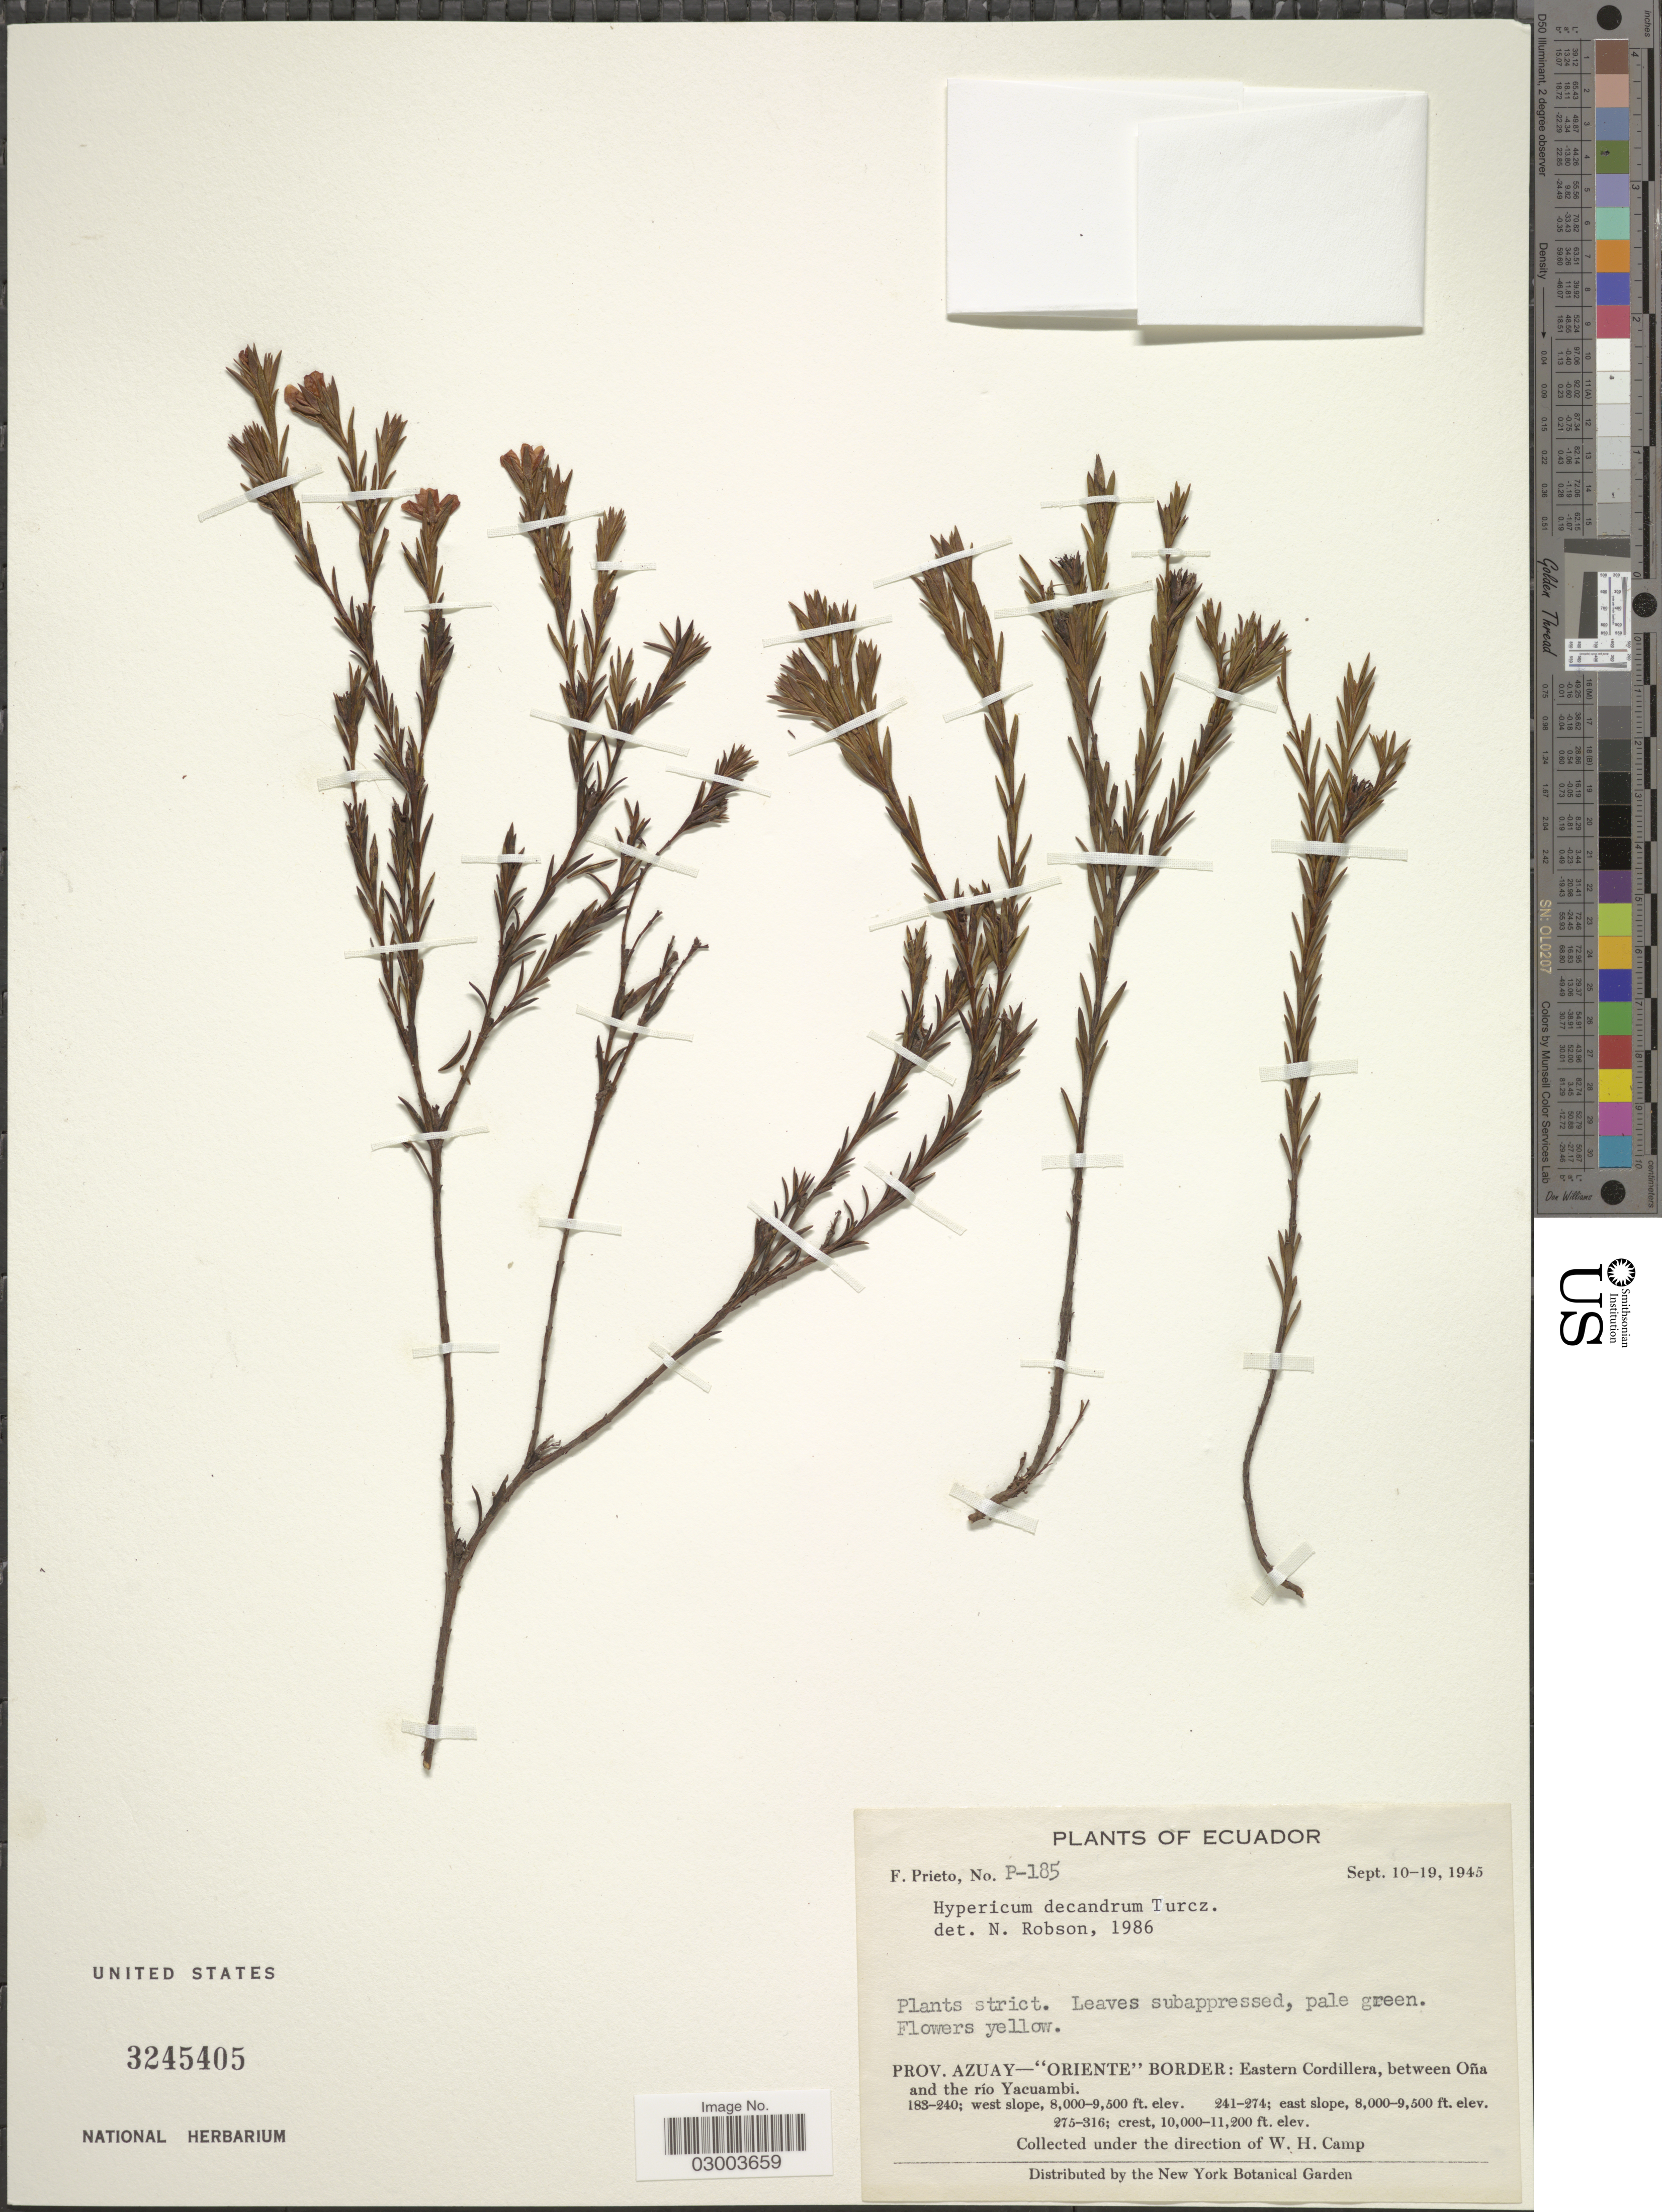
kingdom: Plantae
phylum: Tracheophyta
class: Magnoliopsida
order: Malpighiales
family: Hypericaceae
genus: Hypericum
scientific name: Hypericum decandrum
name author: Turcz.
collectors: F. Prieto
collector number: P-185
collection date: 1945-09-10/1945-09-19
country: Ecuador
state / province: Azuay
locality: Oriente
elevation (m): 2438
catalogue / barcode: US 3245405